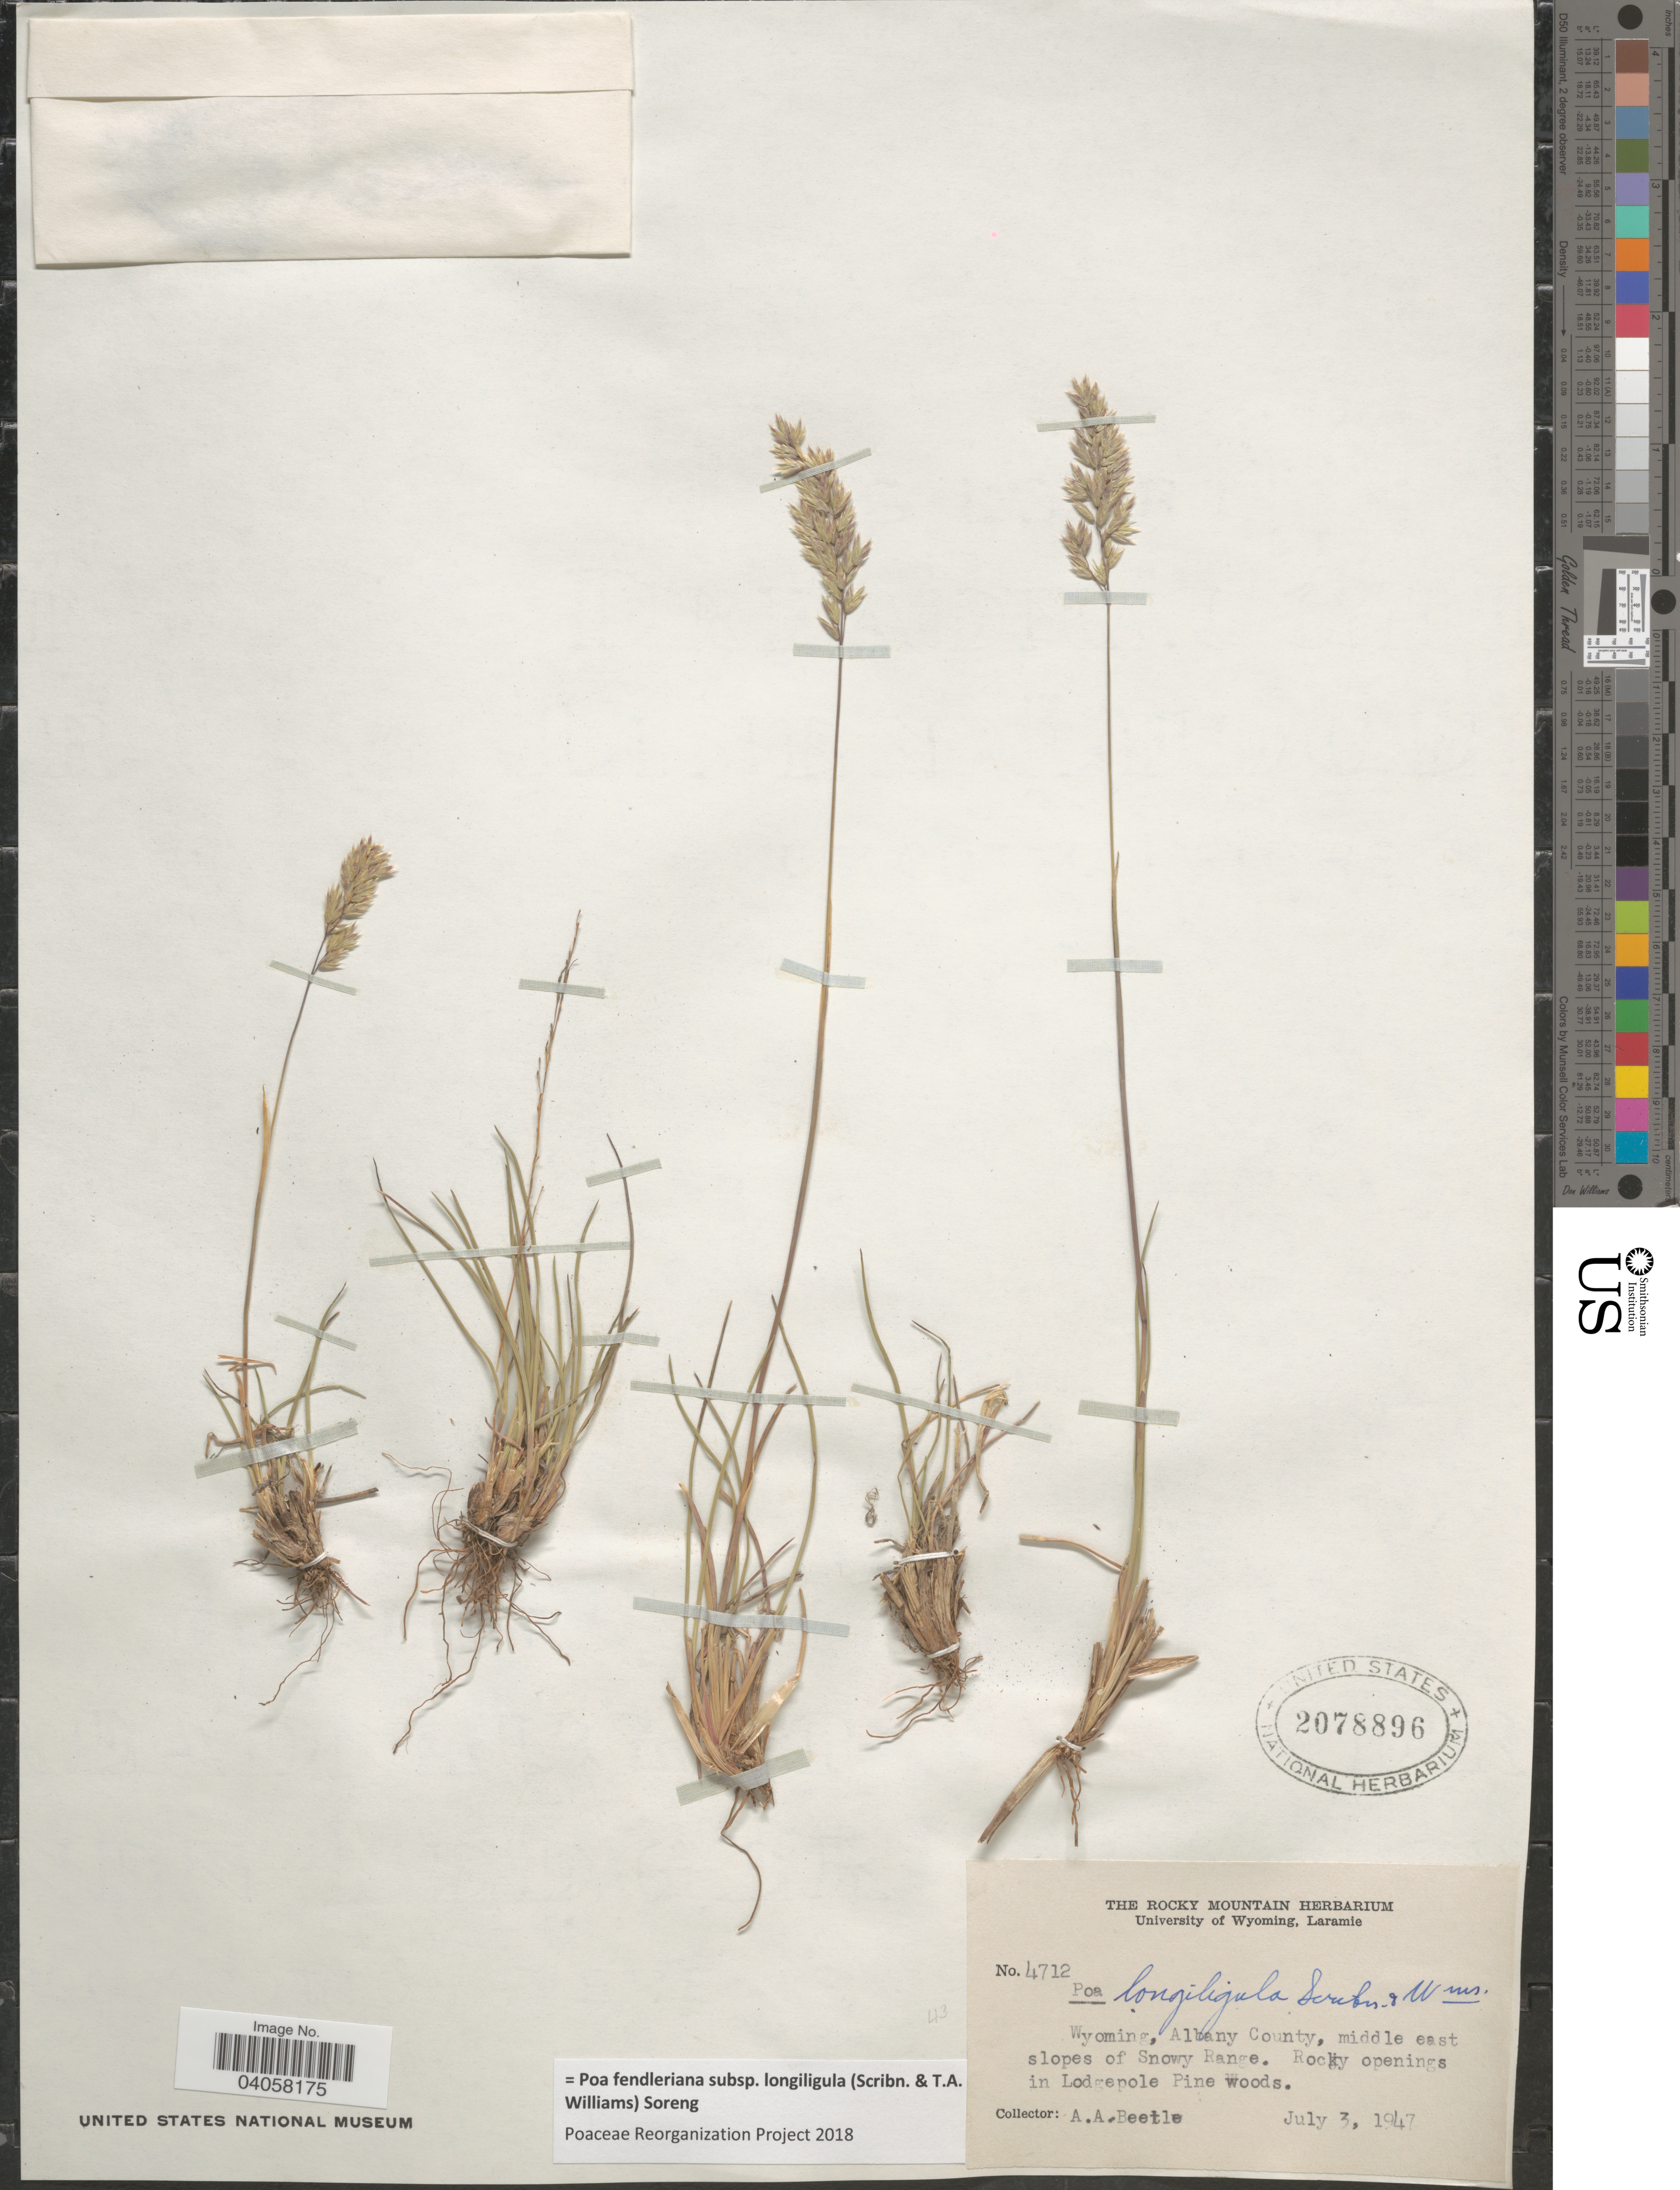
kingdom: Plantae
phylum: Tracheophyta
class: Liliopsida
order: Poales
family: Poaceae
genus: Poa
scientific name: Poa fendleriana subsp. longiligula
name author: (Scribn. & T.A. Williams) Soreng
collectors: A. A. Beetle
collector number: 4712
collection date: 1947-07-03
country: United States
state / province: Wyoming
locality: Albany County, middle east slopes of Snowy Range. Rocky openings in Lodgepole Pine woods.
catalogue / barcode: US 2078896